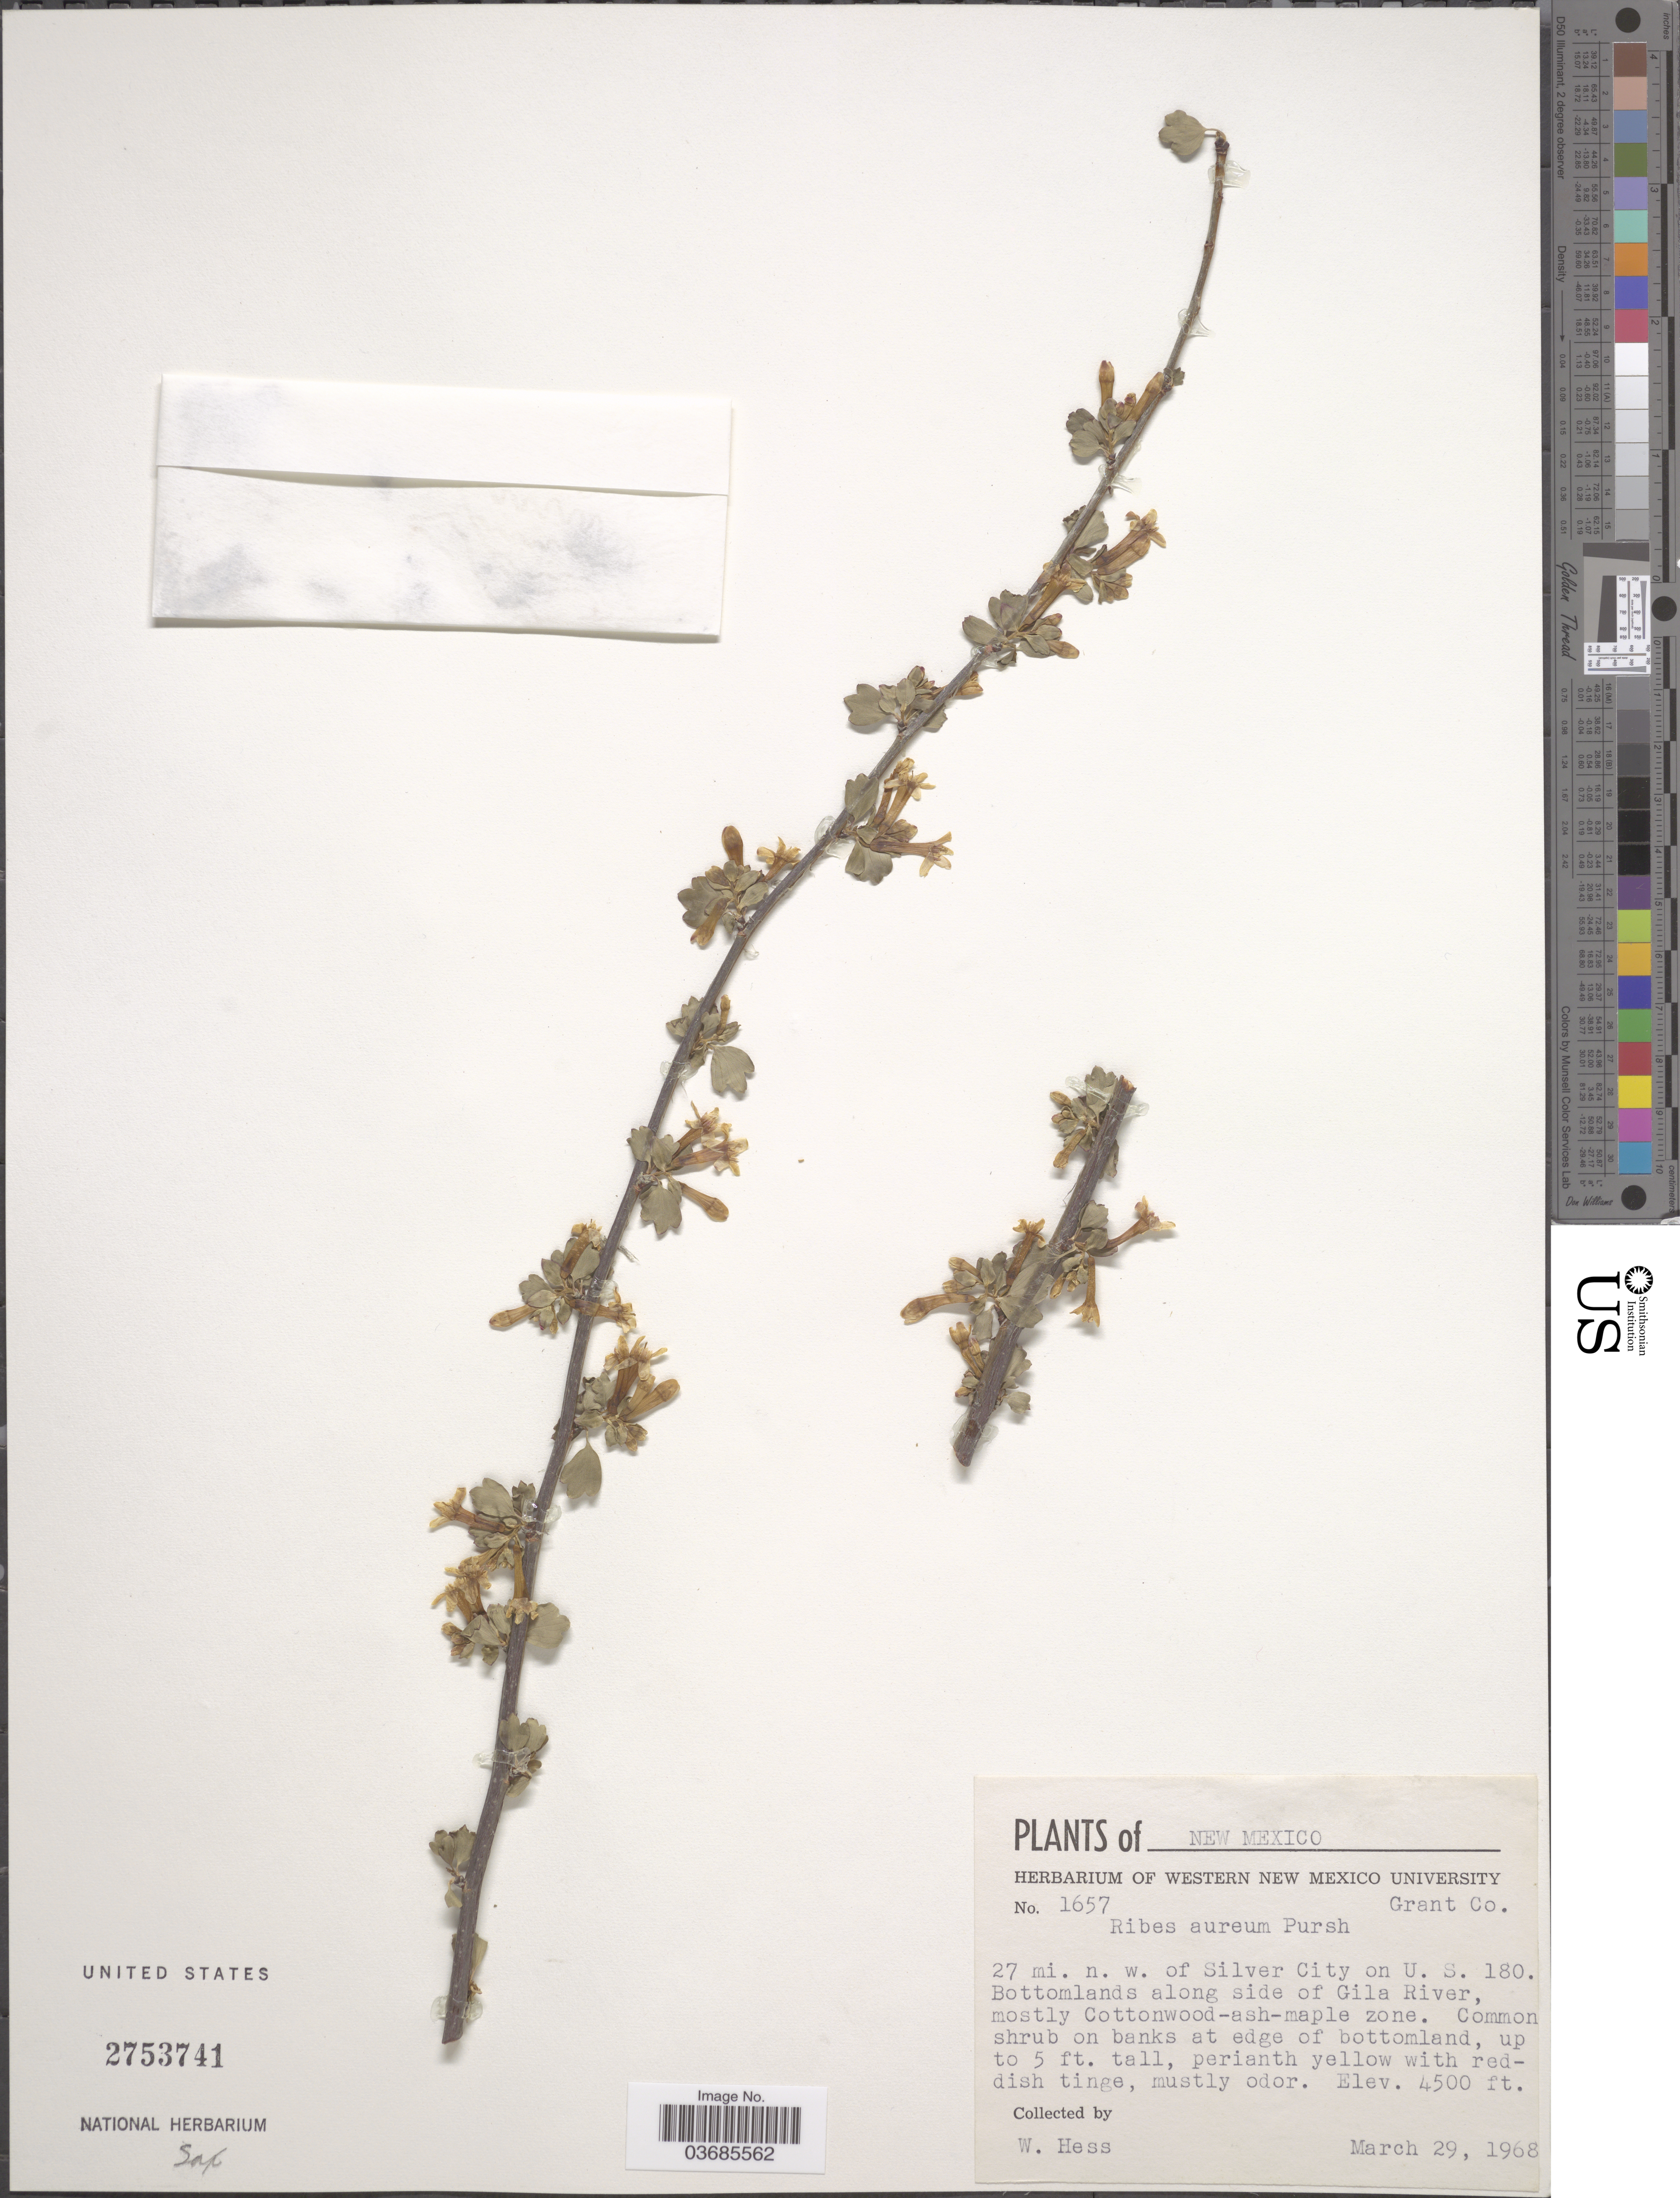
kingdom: Plantae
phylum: Tracheophyta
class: Magnoliopsida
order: Saxifragales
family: Grossulariaceae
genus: Ribes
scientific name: Ribes aureum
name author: Pursh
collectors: W. Hess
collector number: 1657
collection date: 1968-03-29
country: United States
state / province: New Mexico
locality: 27 mi. n. w. of Silver City on U.S. 180. Bottomlands along side of Gila River, mostly Cottonwood-ash-maple zona.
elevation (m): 1372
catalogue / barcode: US 2753741